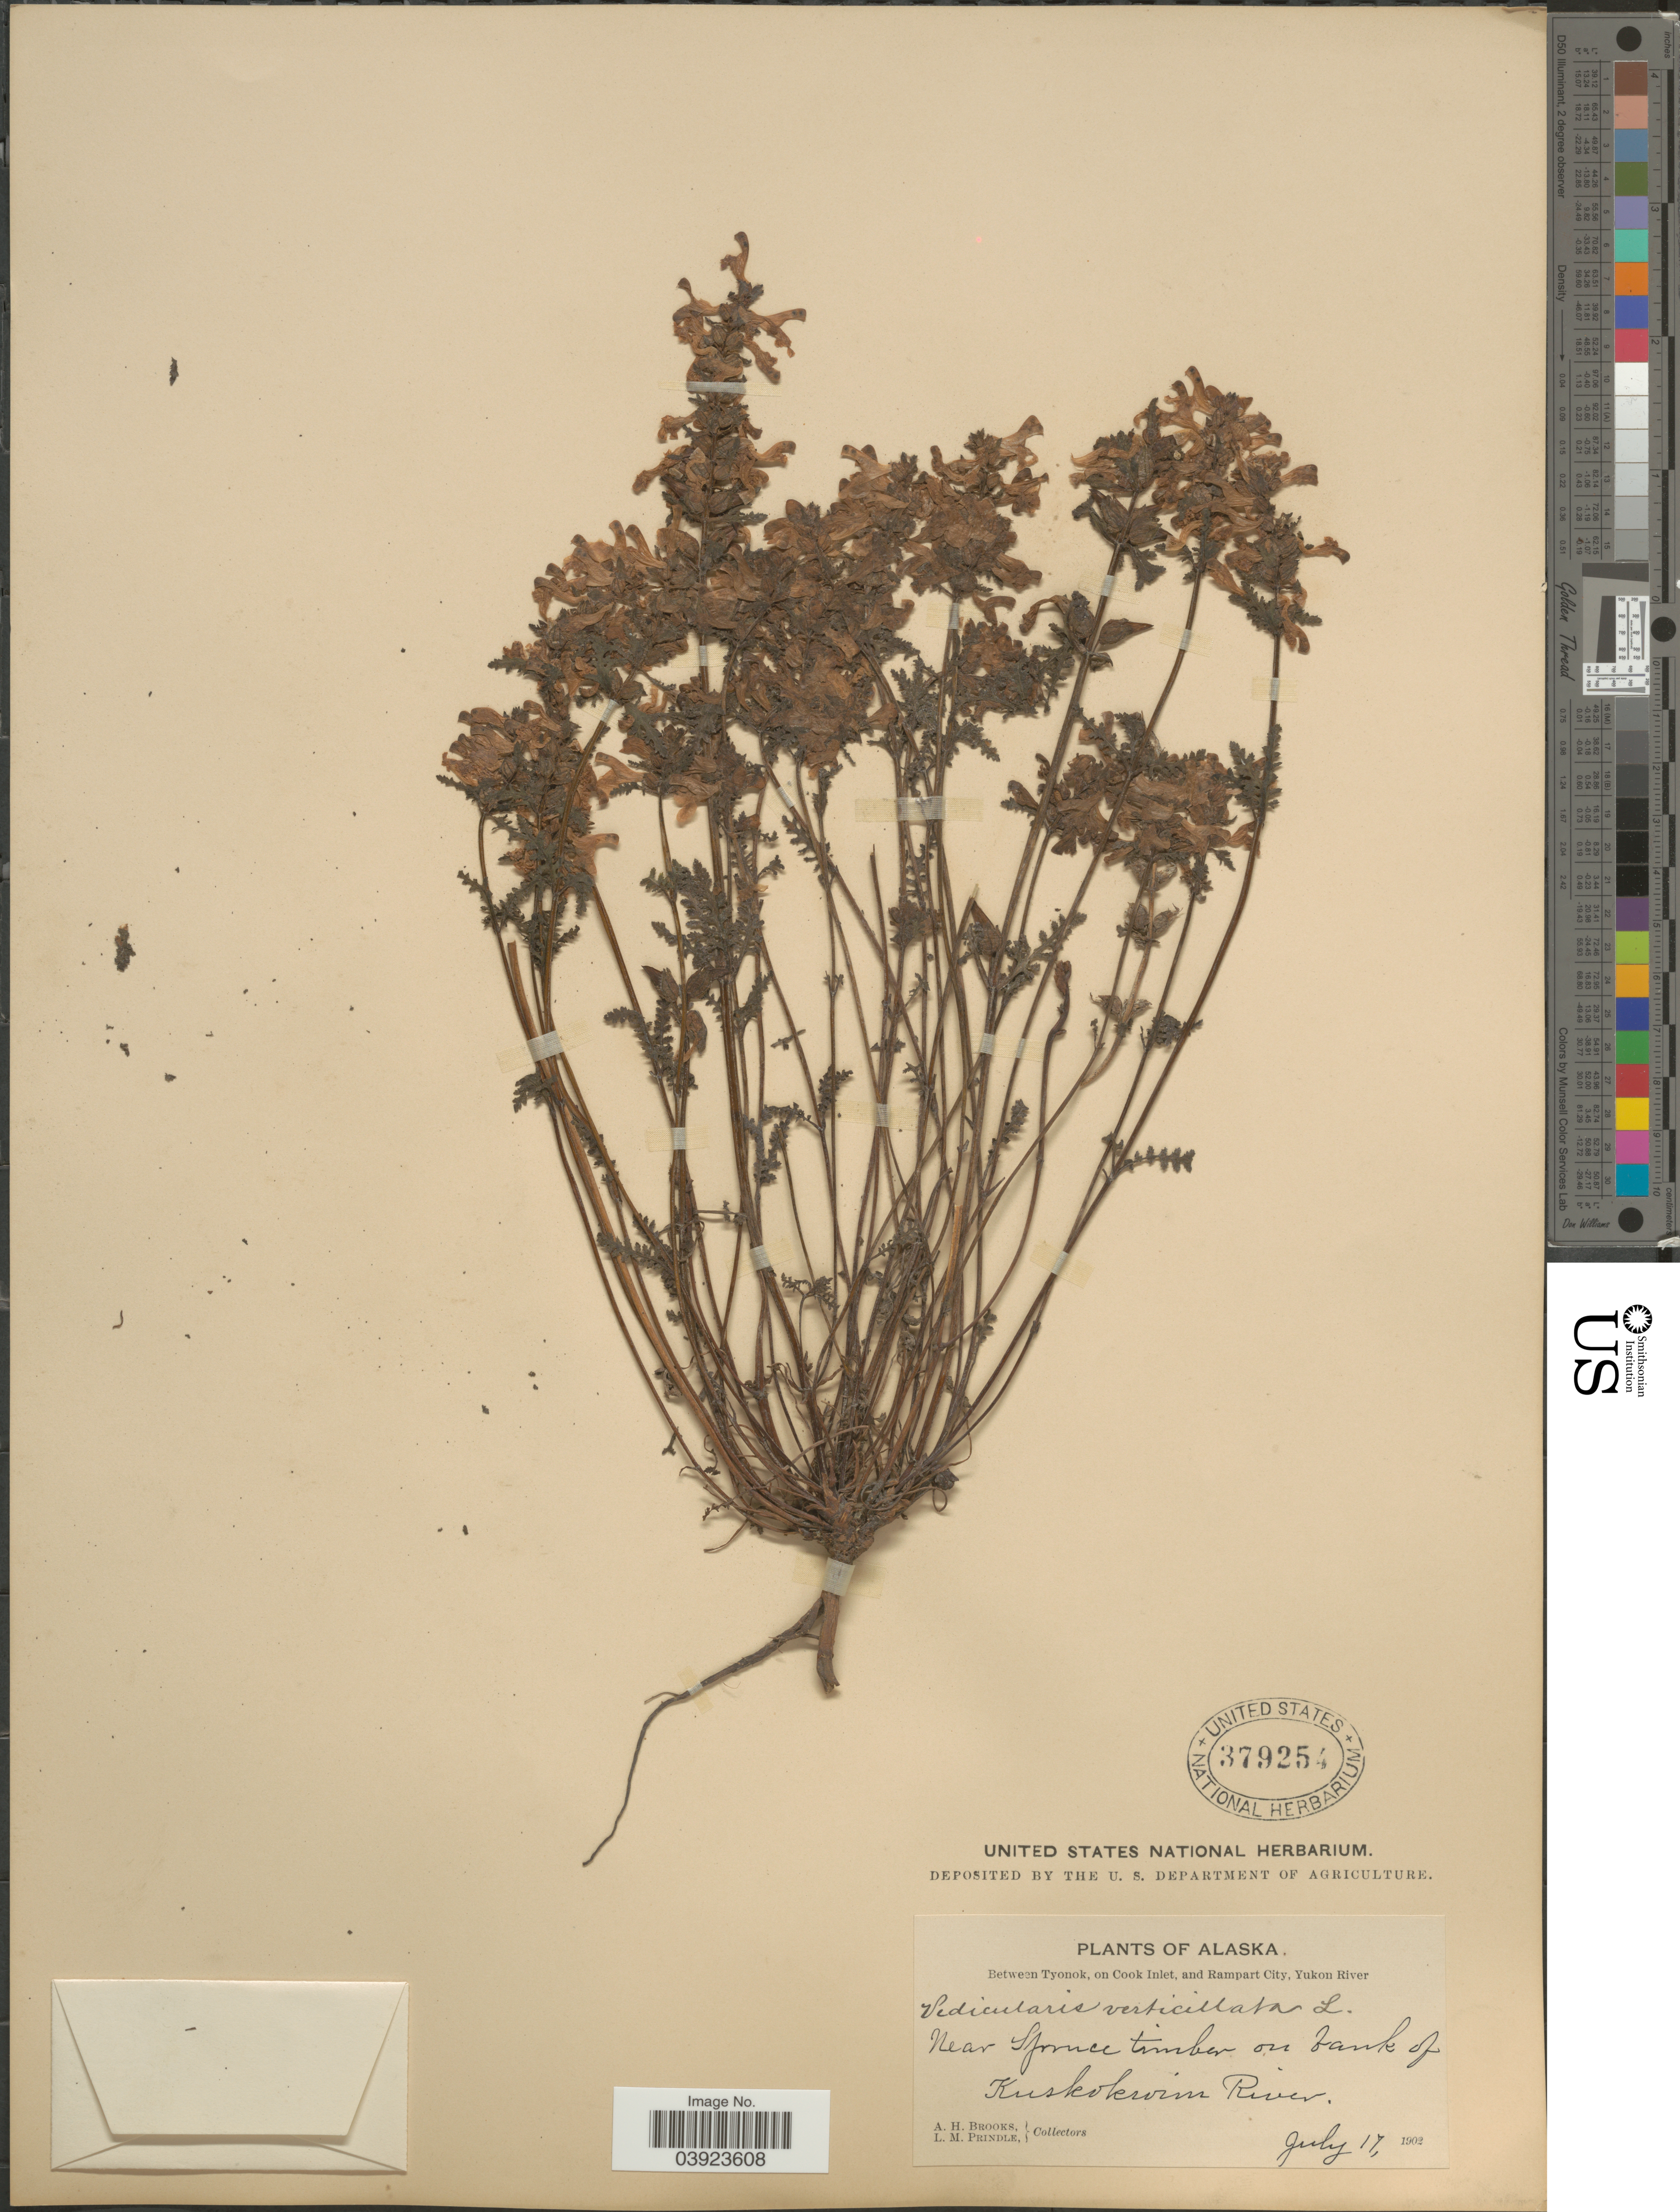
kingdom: Plantae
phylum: Tracheophyta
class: Magnoliopsida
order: Lamiales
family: Orobanchaceae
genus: Pedicularis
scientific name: Pedicularis verticillata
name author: L.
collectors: A. Brooks & L. Prindle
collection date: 1902-07-17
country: United States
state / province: Alaska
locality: Between Tyonok, on Cook Inlet, and Rampart City, Yukon River. Near Spruce timber on bank of Kuskokwim River.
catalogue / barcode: US 379254